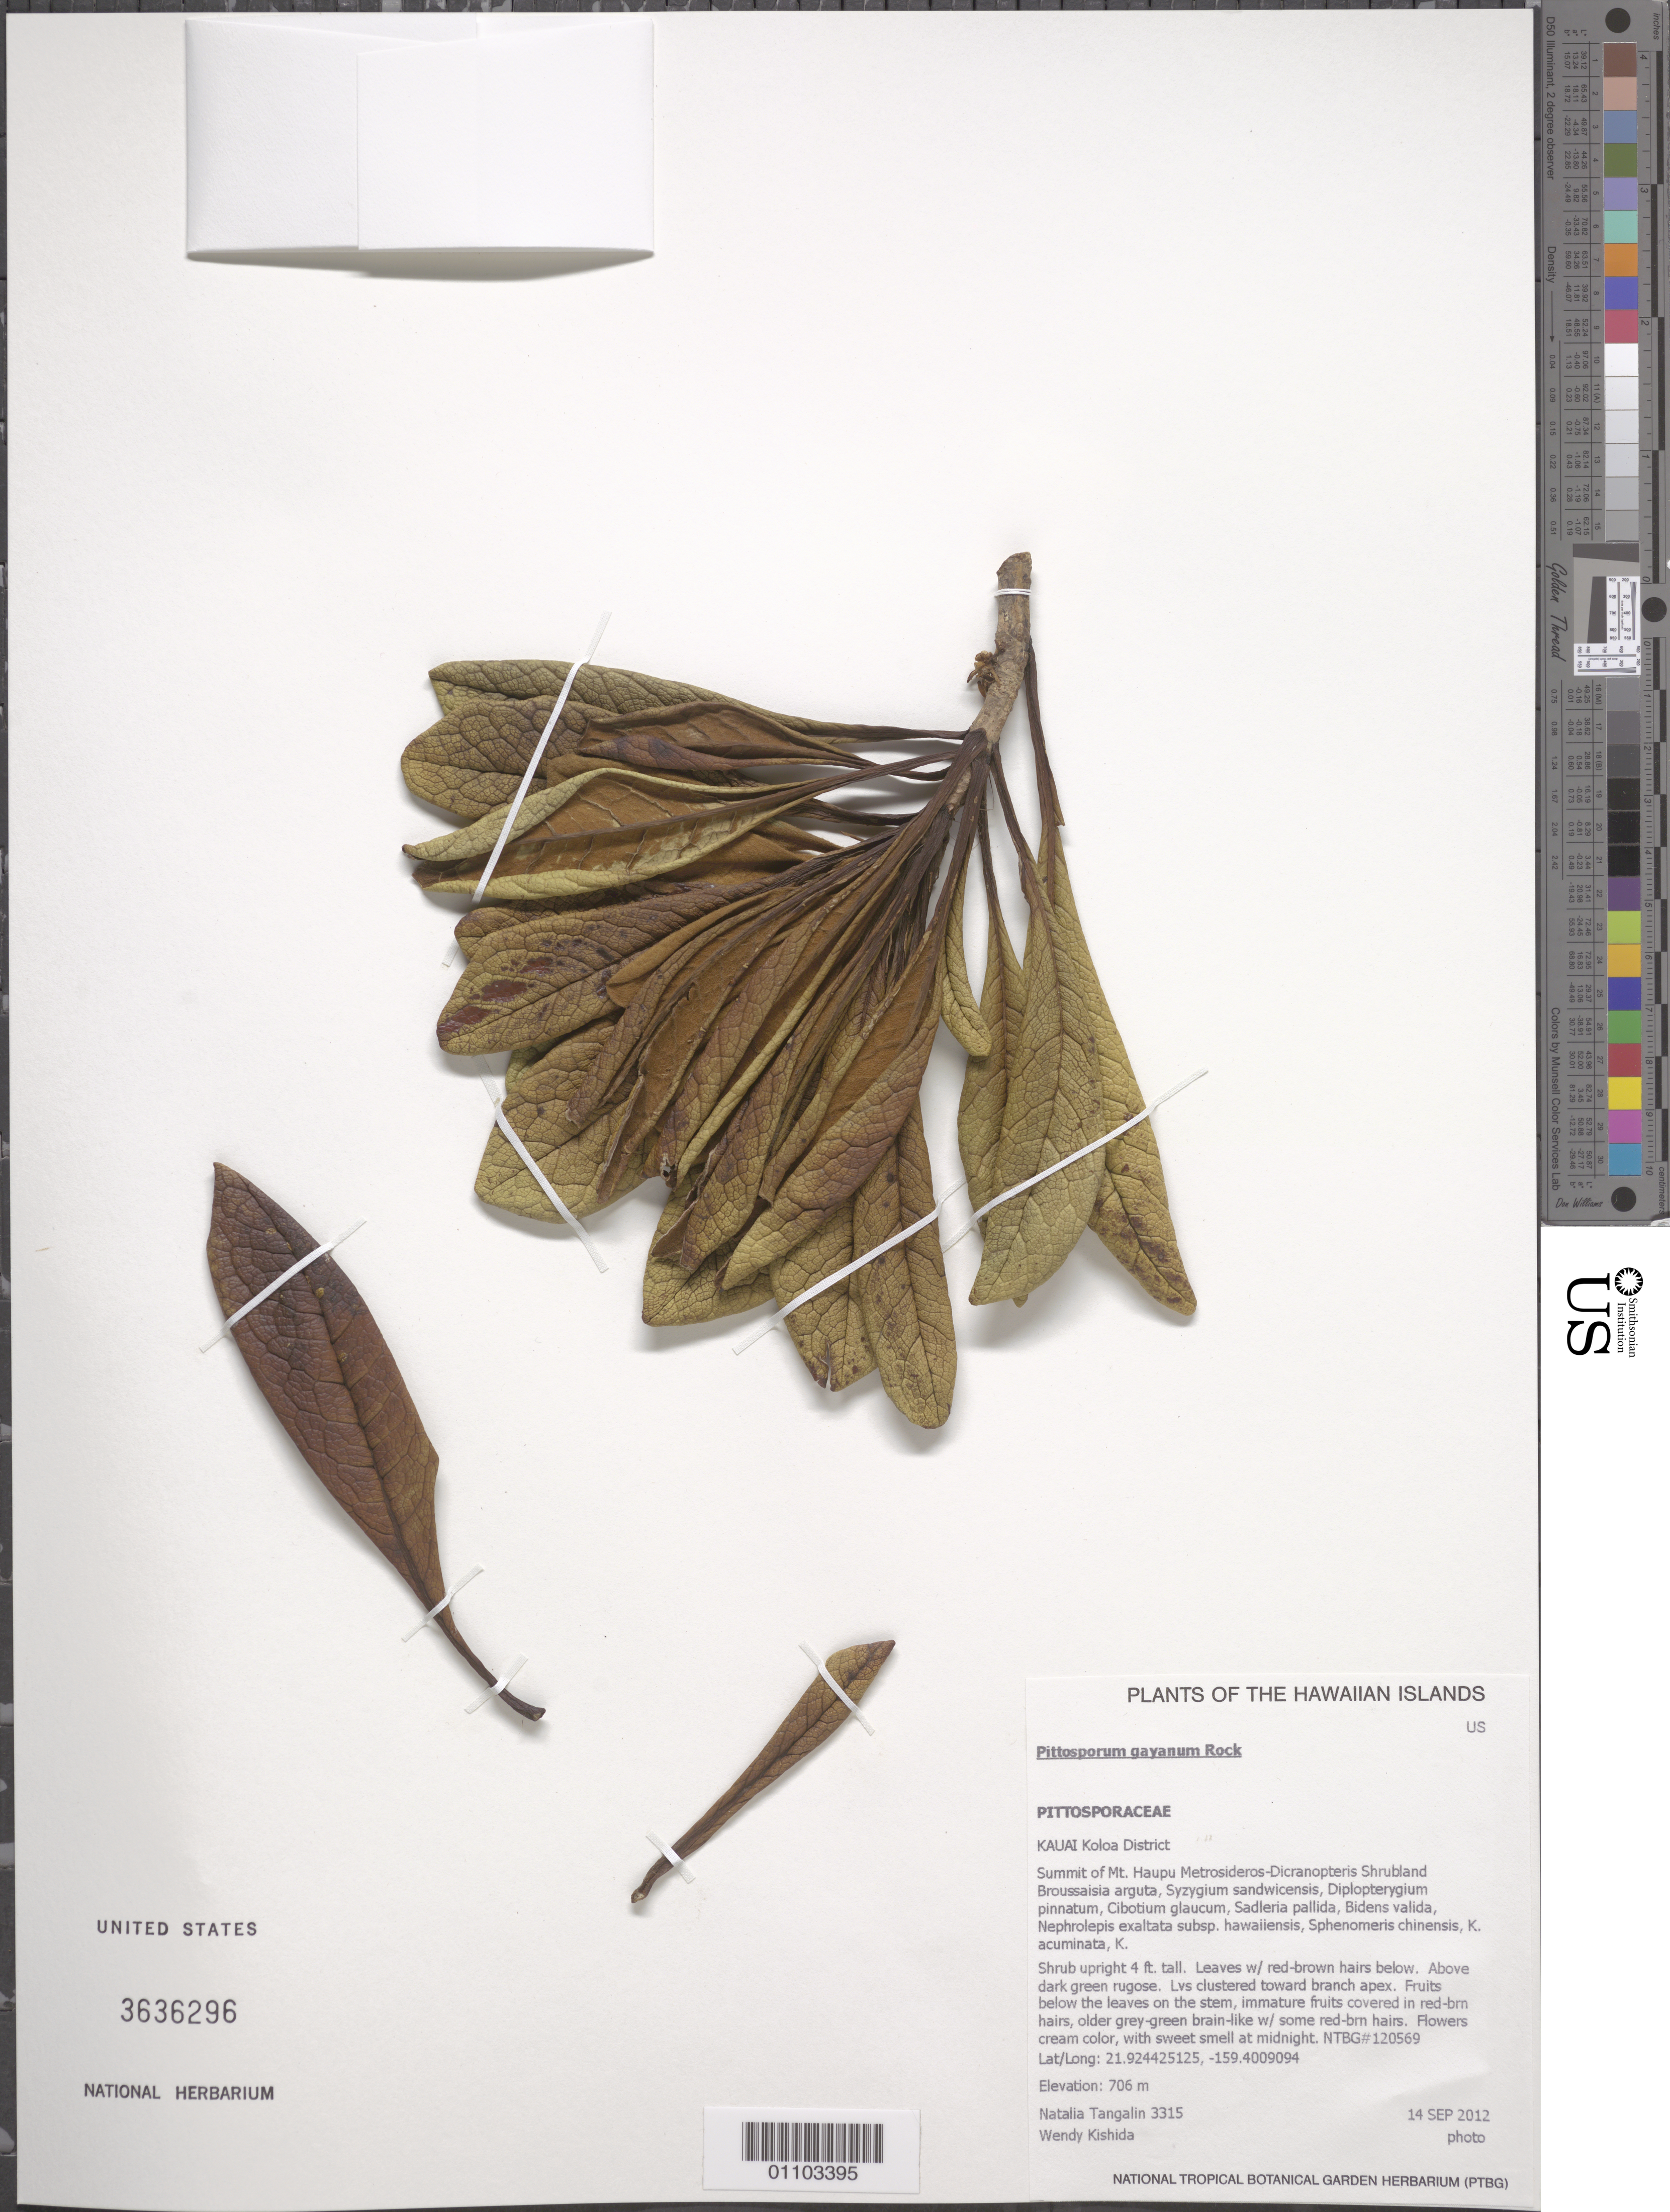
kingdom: Plantae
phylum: Tracheophyta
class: Magnoliopsida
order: Apiales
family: Pittosporaceae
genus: Pittosporum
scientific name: Pittosporum gayanum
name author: Rock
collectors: N. Tangalin & W. Kishida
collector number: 3315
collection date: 2012-09-14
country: United States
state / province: Hawaii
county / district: Kauai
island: Kaua'i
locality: Koloa District, summit of Mt. Haupu.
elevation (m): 706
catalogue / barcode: US 3636296